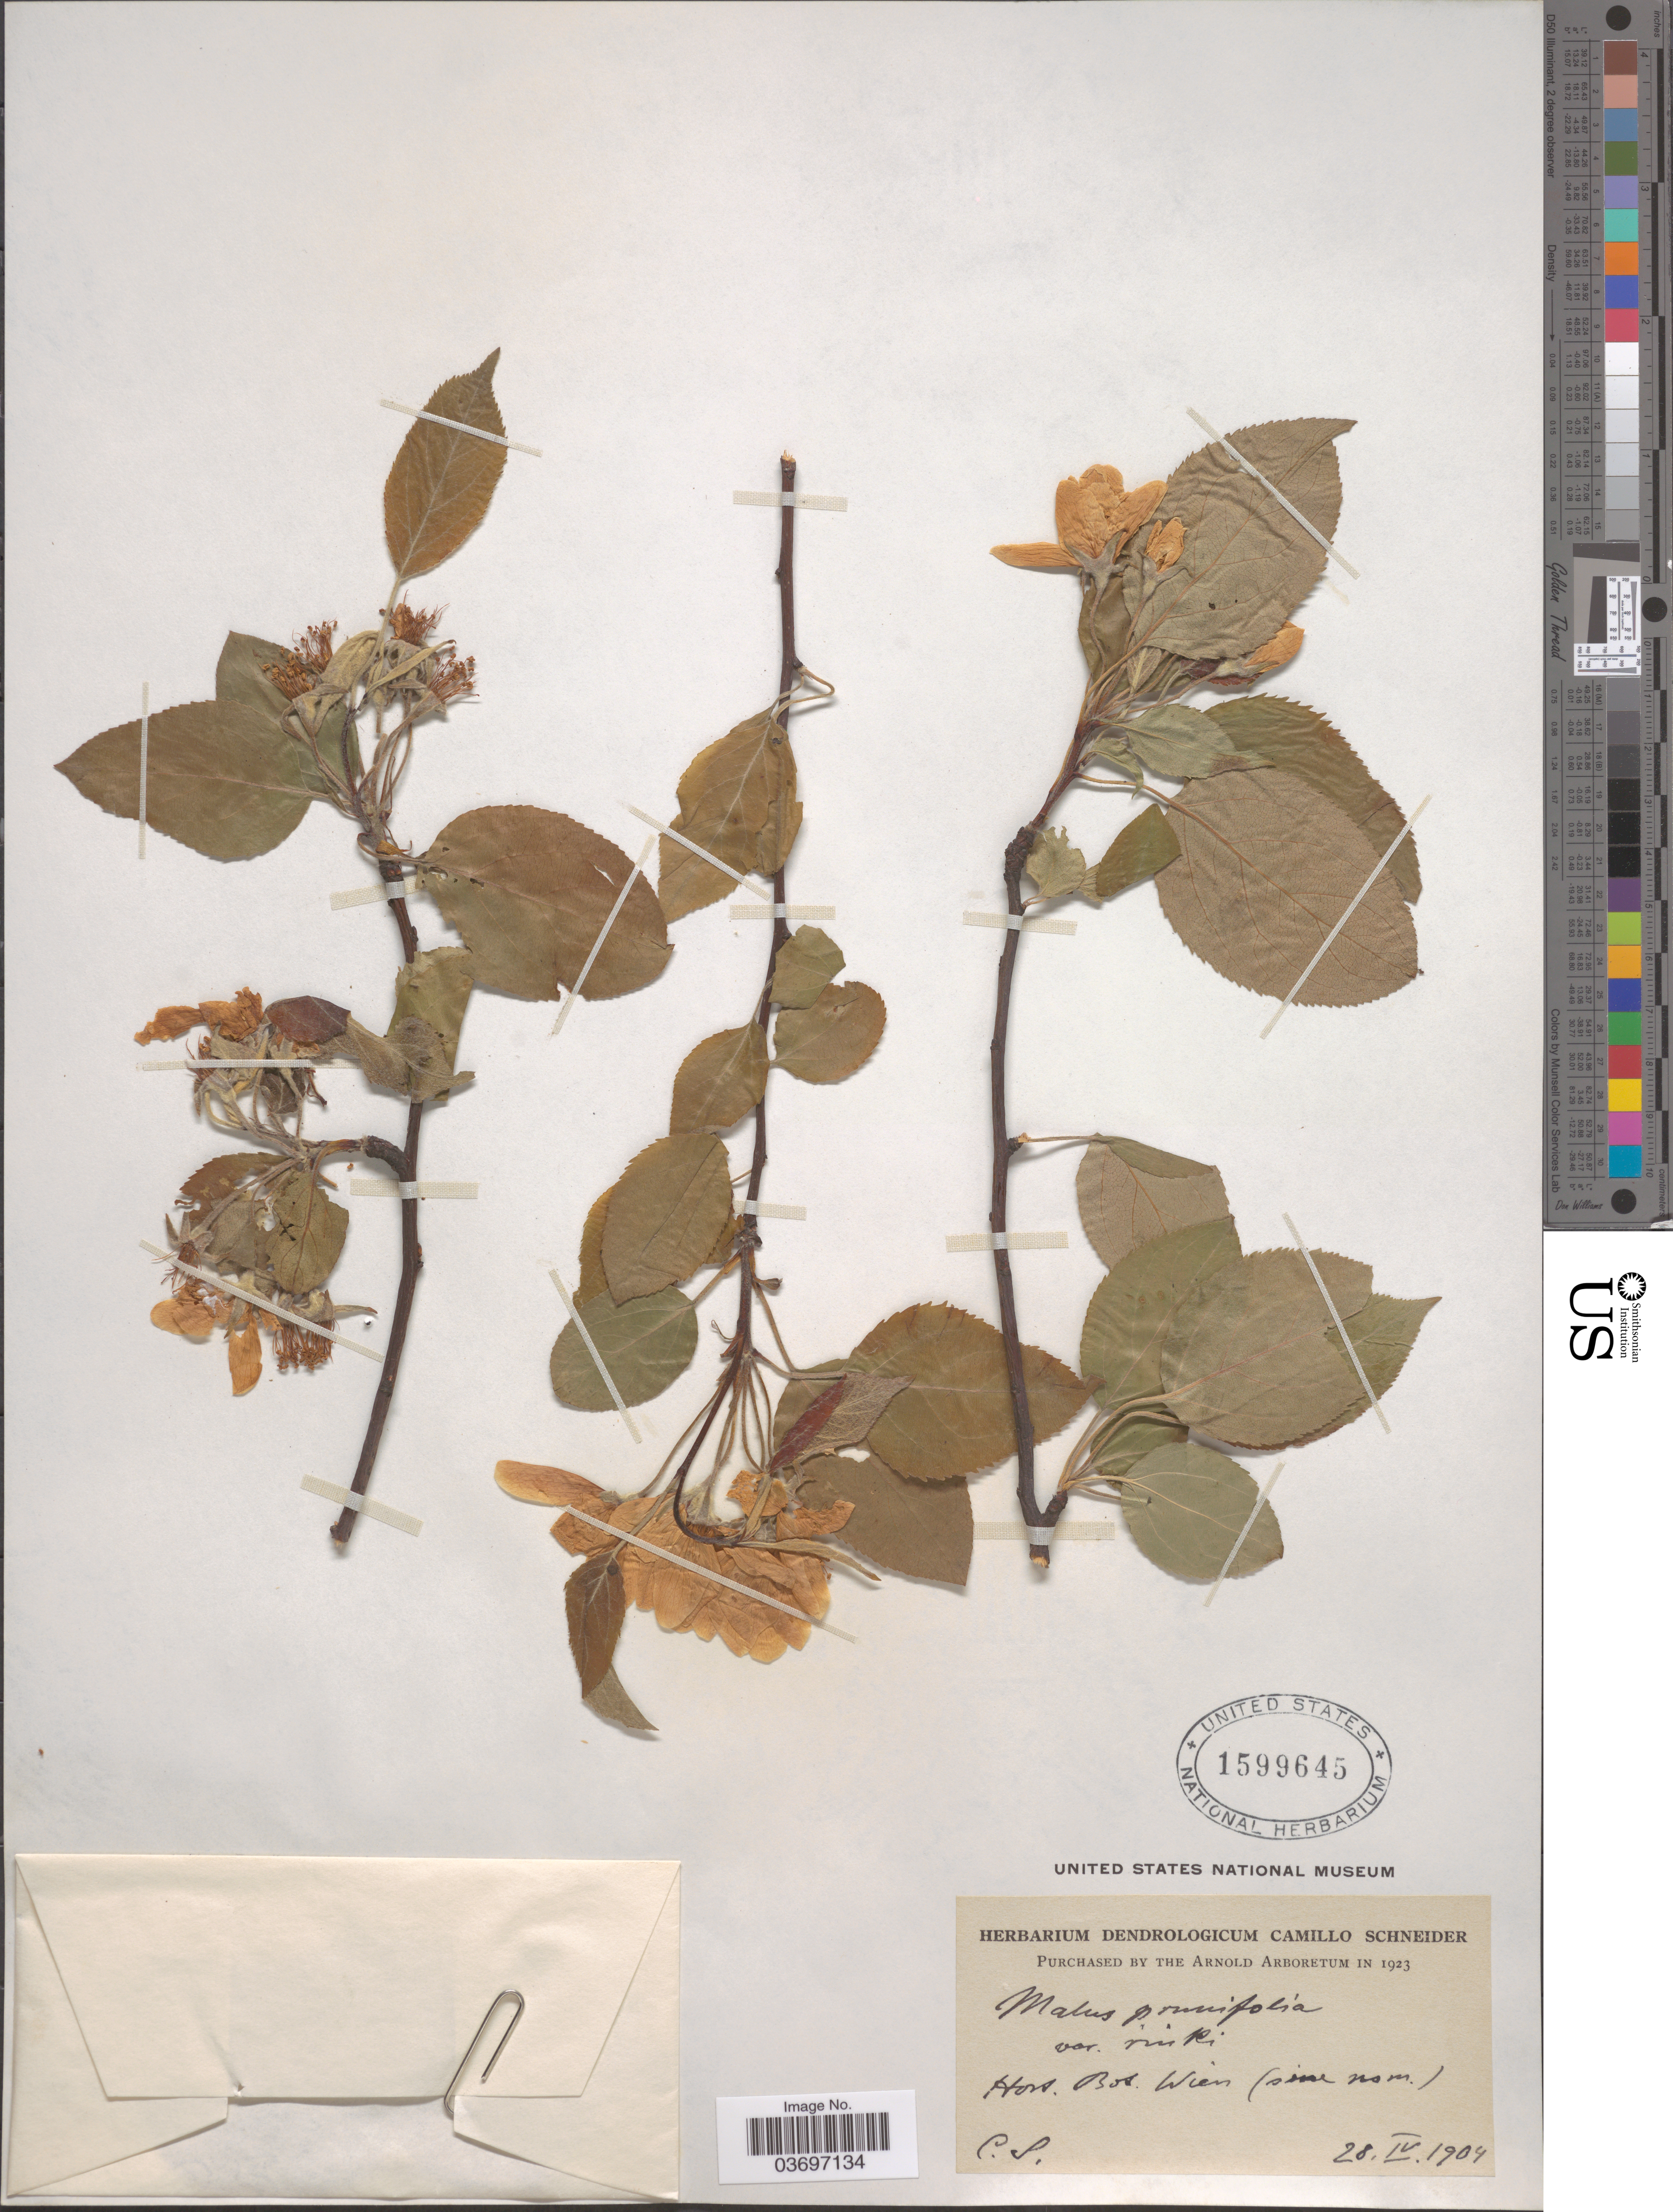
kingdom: Plantae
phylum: Tracheophyta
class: Magnoliopsida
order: Rosales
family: Rosaceae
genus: Malus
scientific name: Malus prunifolia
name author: (Willd.) Borkh.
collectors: C. K. Schneider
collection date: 1904-04-28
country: Austria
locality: Hort. Bot. Wien (sine nom.)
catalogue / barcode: US 1599645